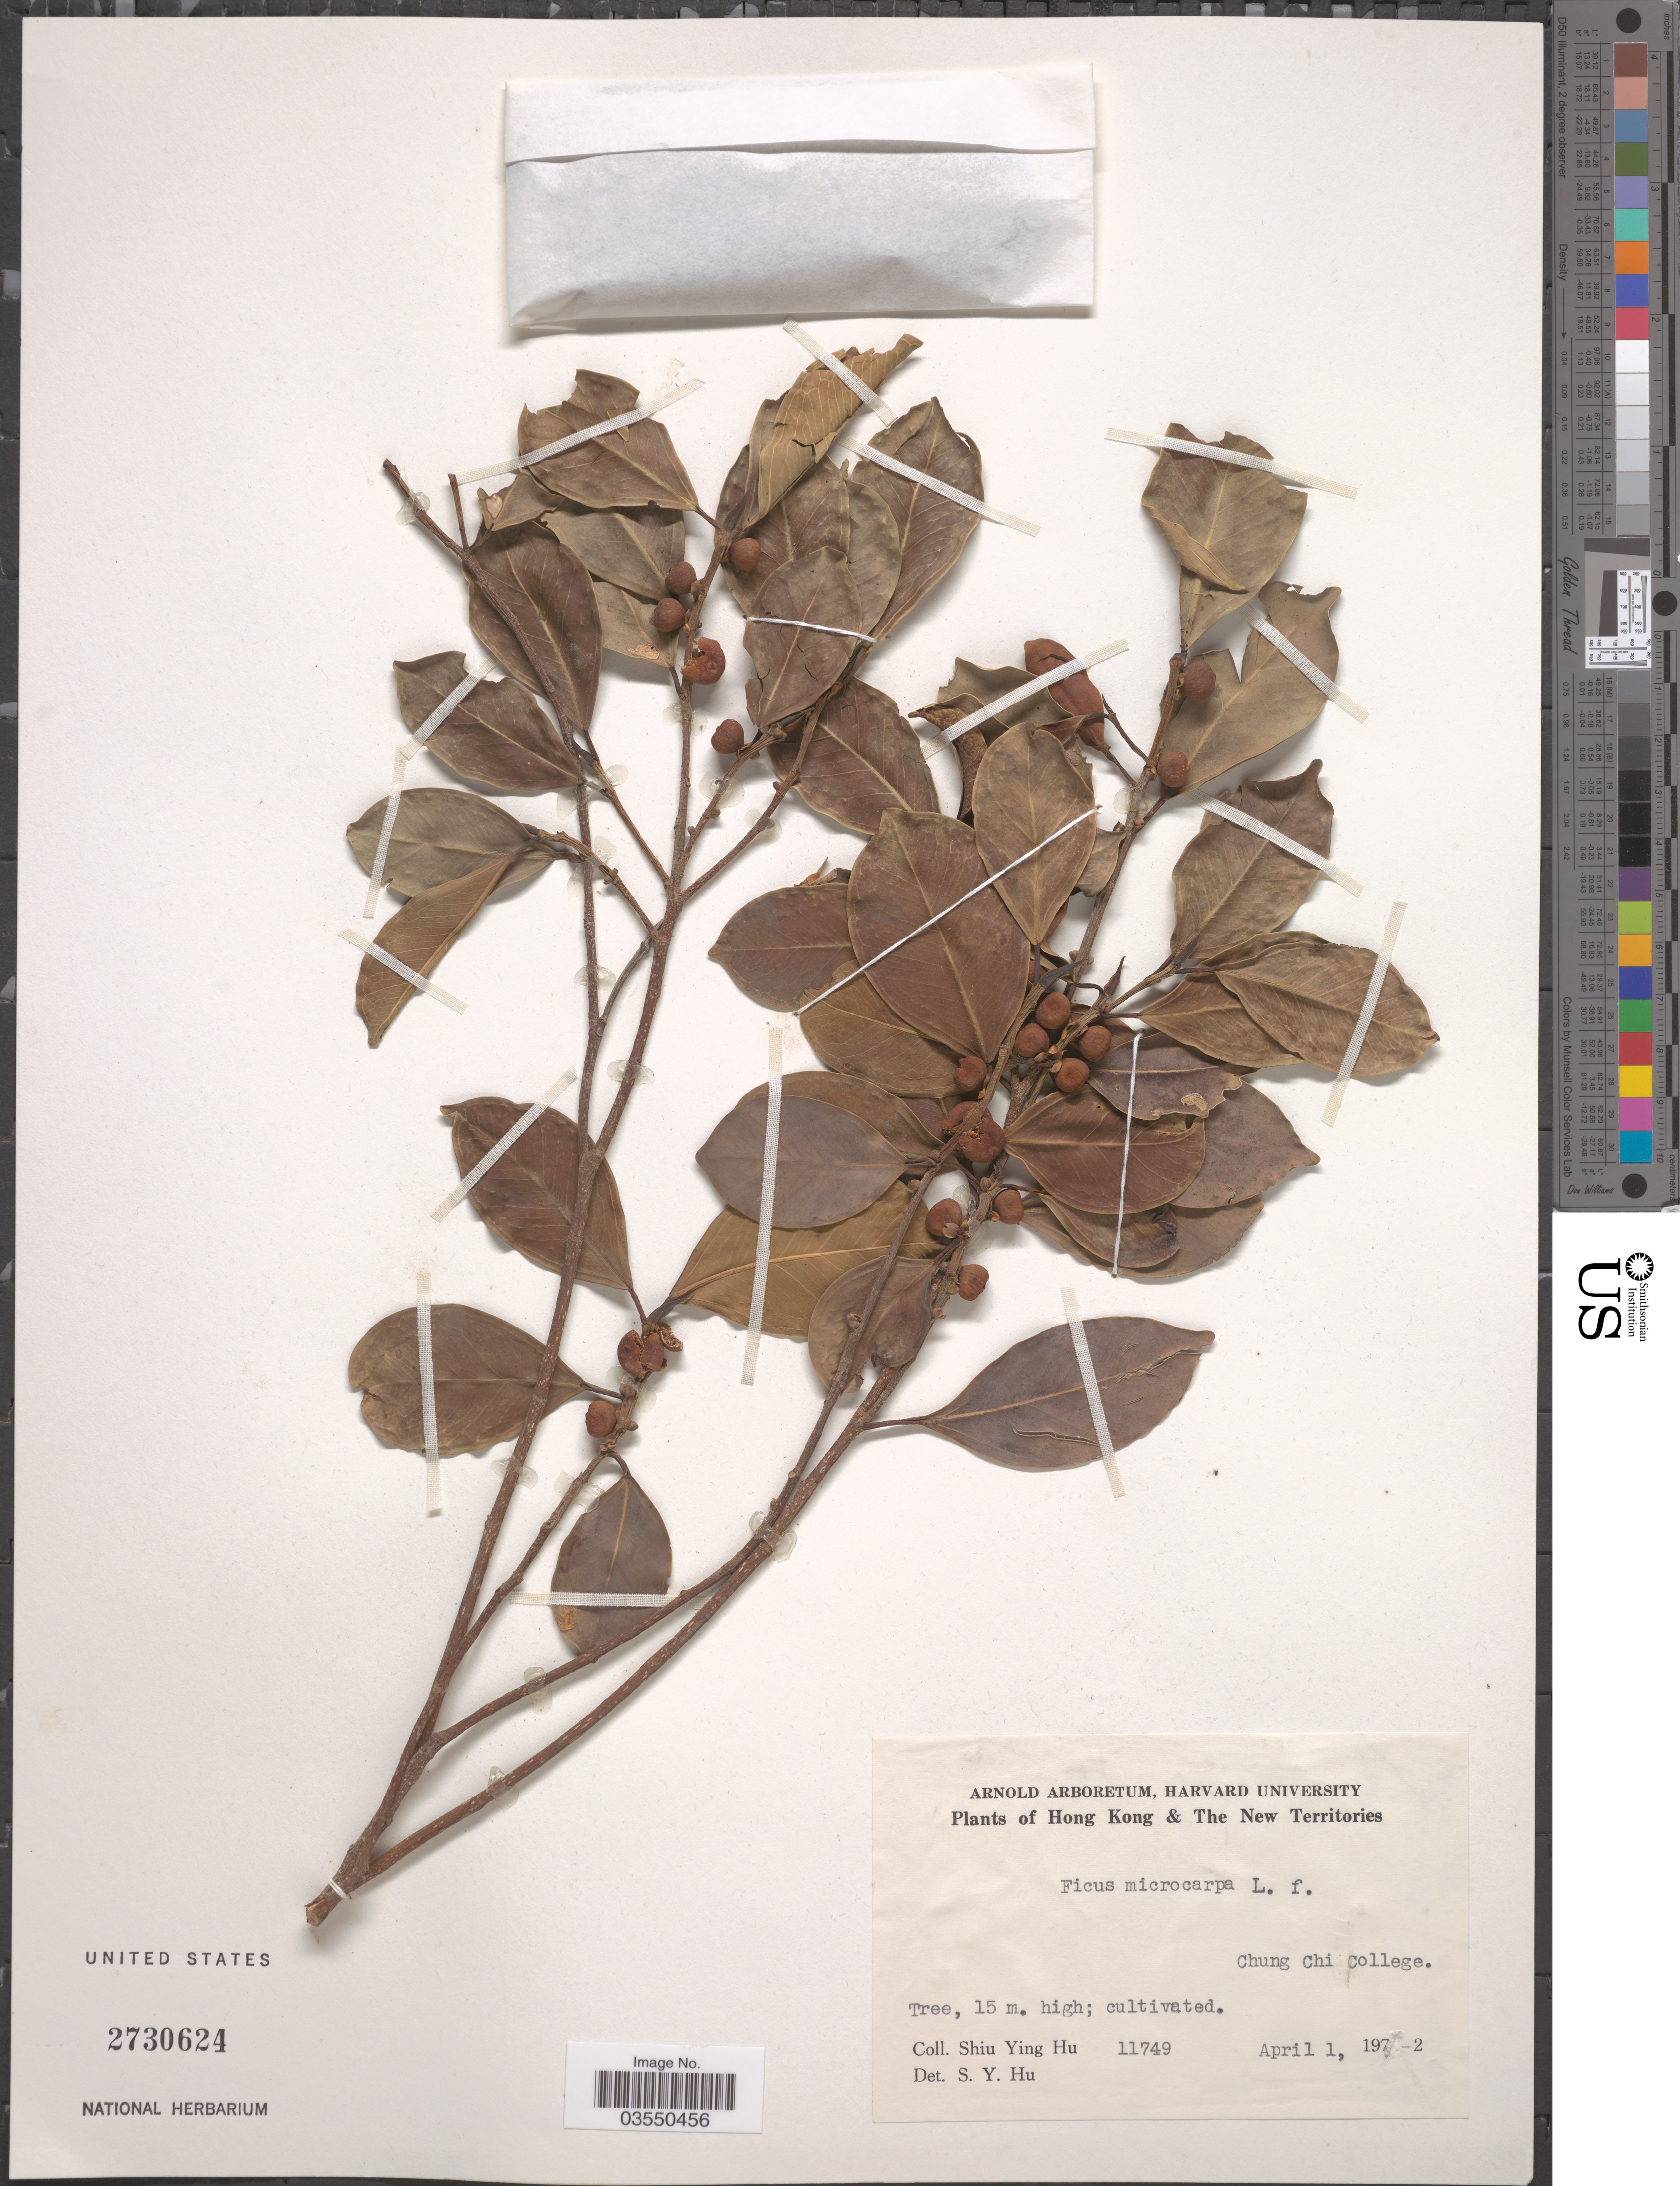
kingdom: Plantae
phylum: Tracheophyta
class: Magnoliopsida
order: Rosales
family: Moraceae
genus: Ficus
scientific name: Ficus microcarpa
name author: L. f.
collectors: S. Y. Hu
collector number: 11749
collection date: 1972-04-01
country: China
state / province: Hong Kong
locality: The New Territories. Chung Chi College.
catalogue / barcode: US 2730624